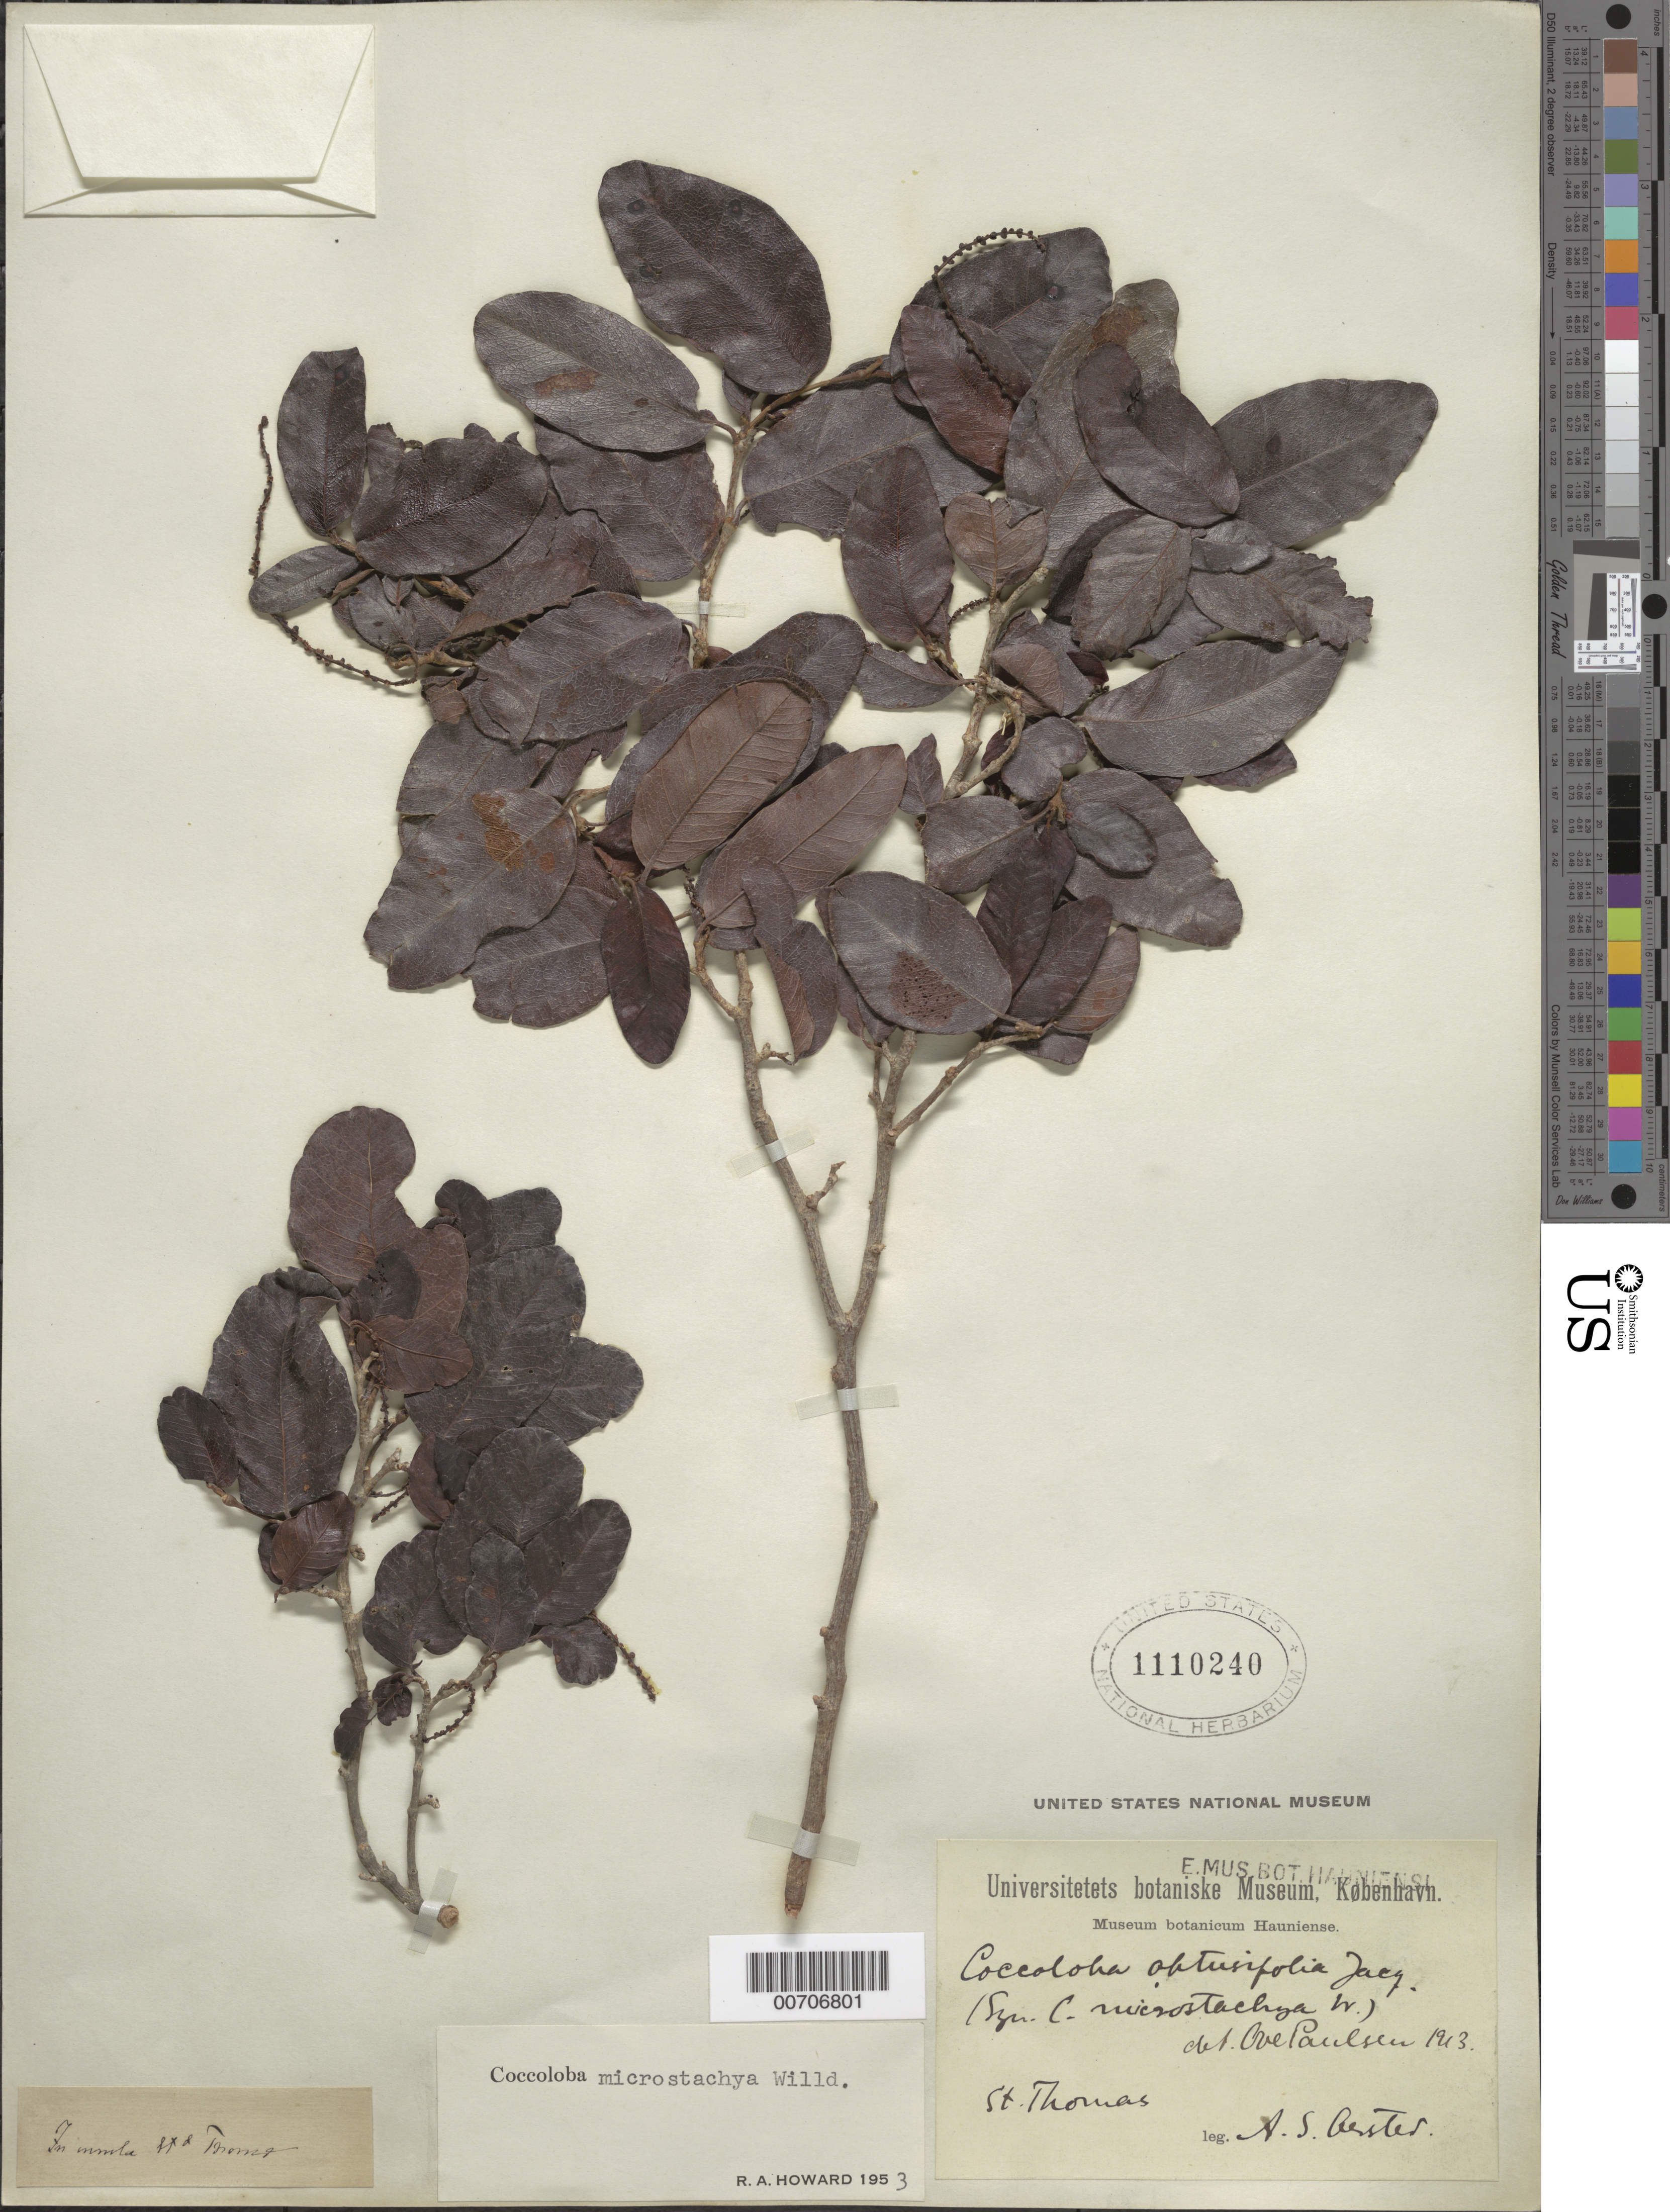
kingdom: Plantae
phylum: Tracheophyta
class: Magnoliopsida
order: Caryophyllales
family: Polygonaceae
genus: Coccoloba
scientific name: Coccoloba obtusifolia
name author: Jacq.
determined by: Howard, R. A.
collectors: A. S. Oersted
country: U.S. Virgin Islands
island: St. Thomas Island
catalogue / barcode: US 1110240